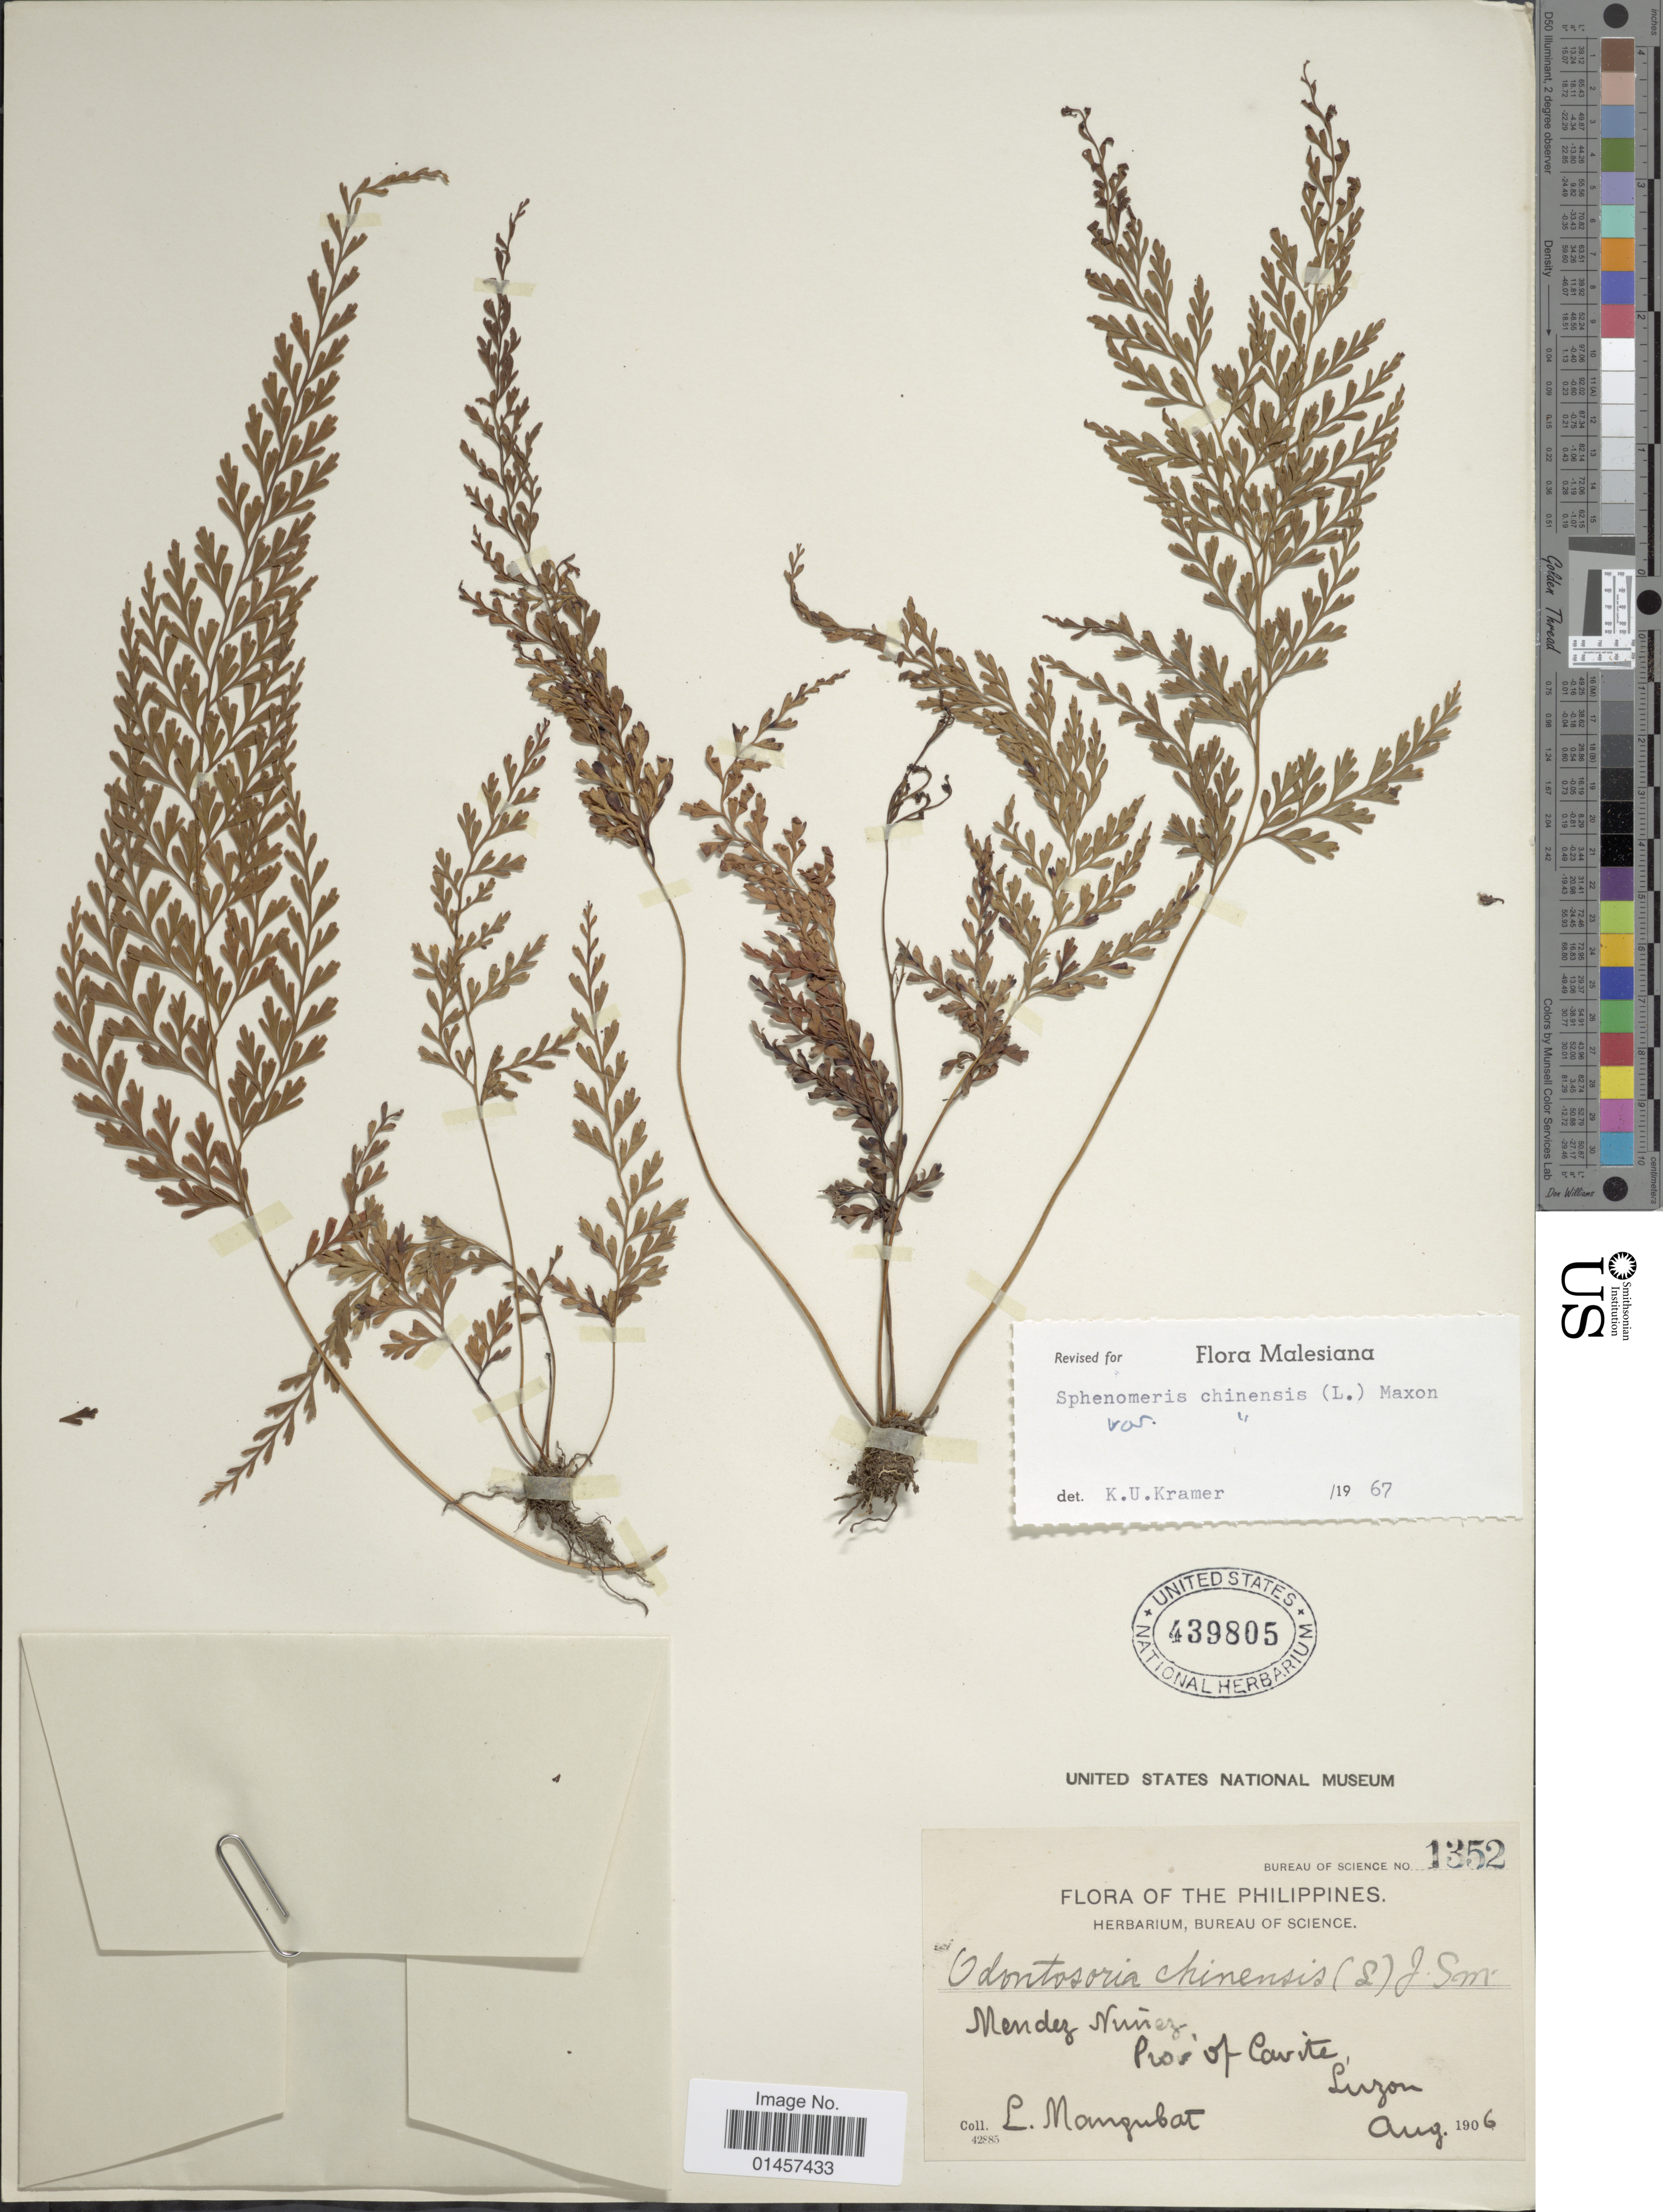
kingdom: Plantae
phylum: Tracheophyta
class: Polypodiopsida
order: Polypodiales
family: Lindsaeaceae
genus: Sphenomeris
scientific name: Sphenomeris chinensis var. chinensis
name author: (L.) Maxon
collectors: L. Mangubat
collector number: Bureau of Science 1352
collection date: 1906-08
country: Philippines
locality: Mendez Nuñez, prov. of Cavite, Luzon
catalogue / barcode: US 439805